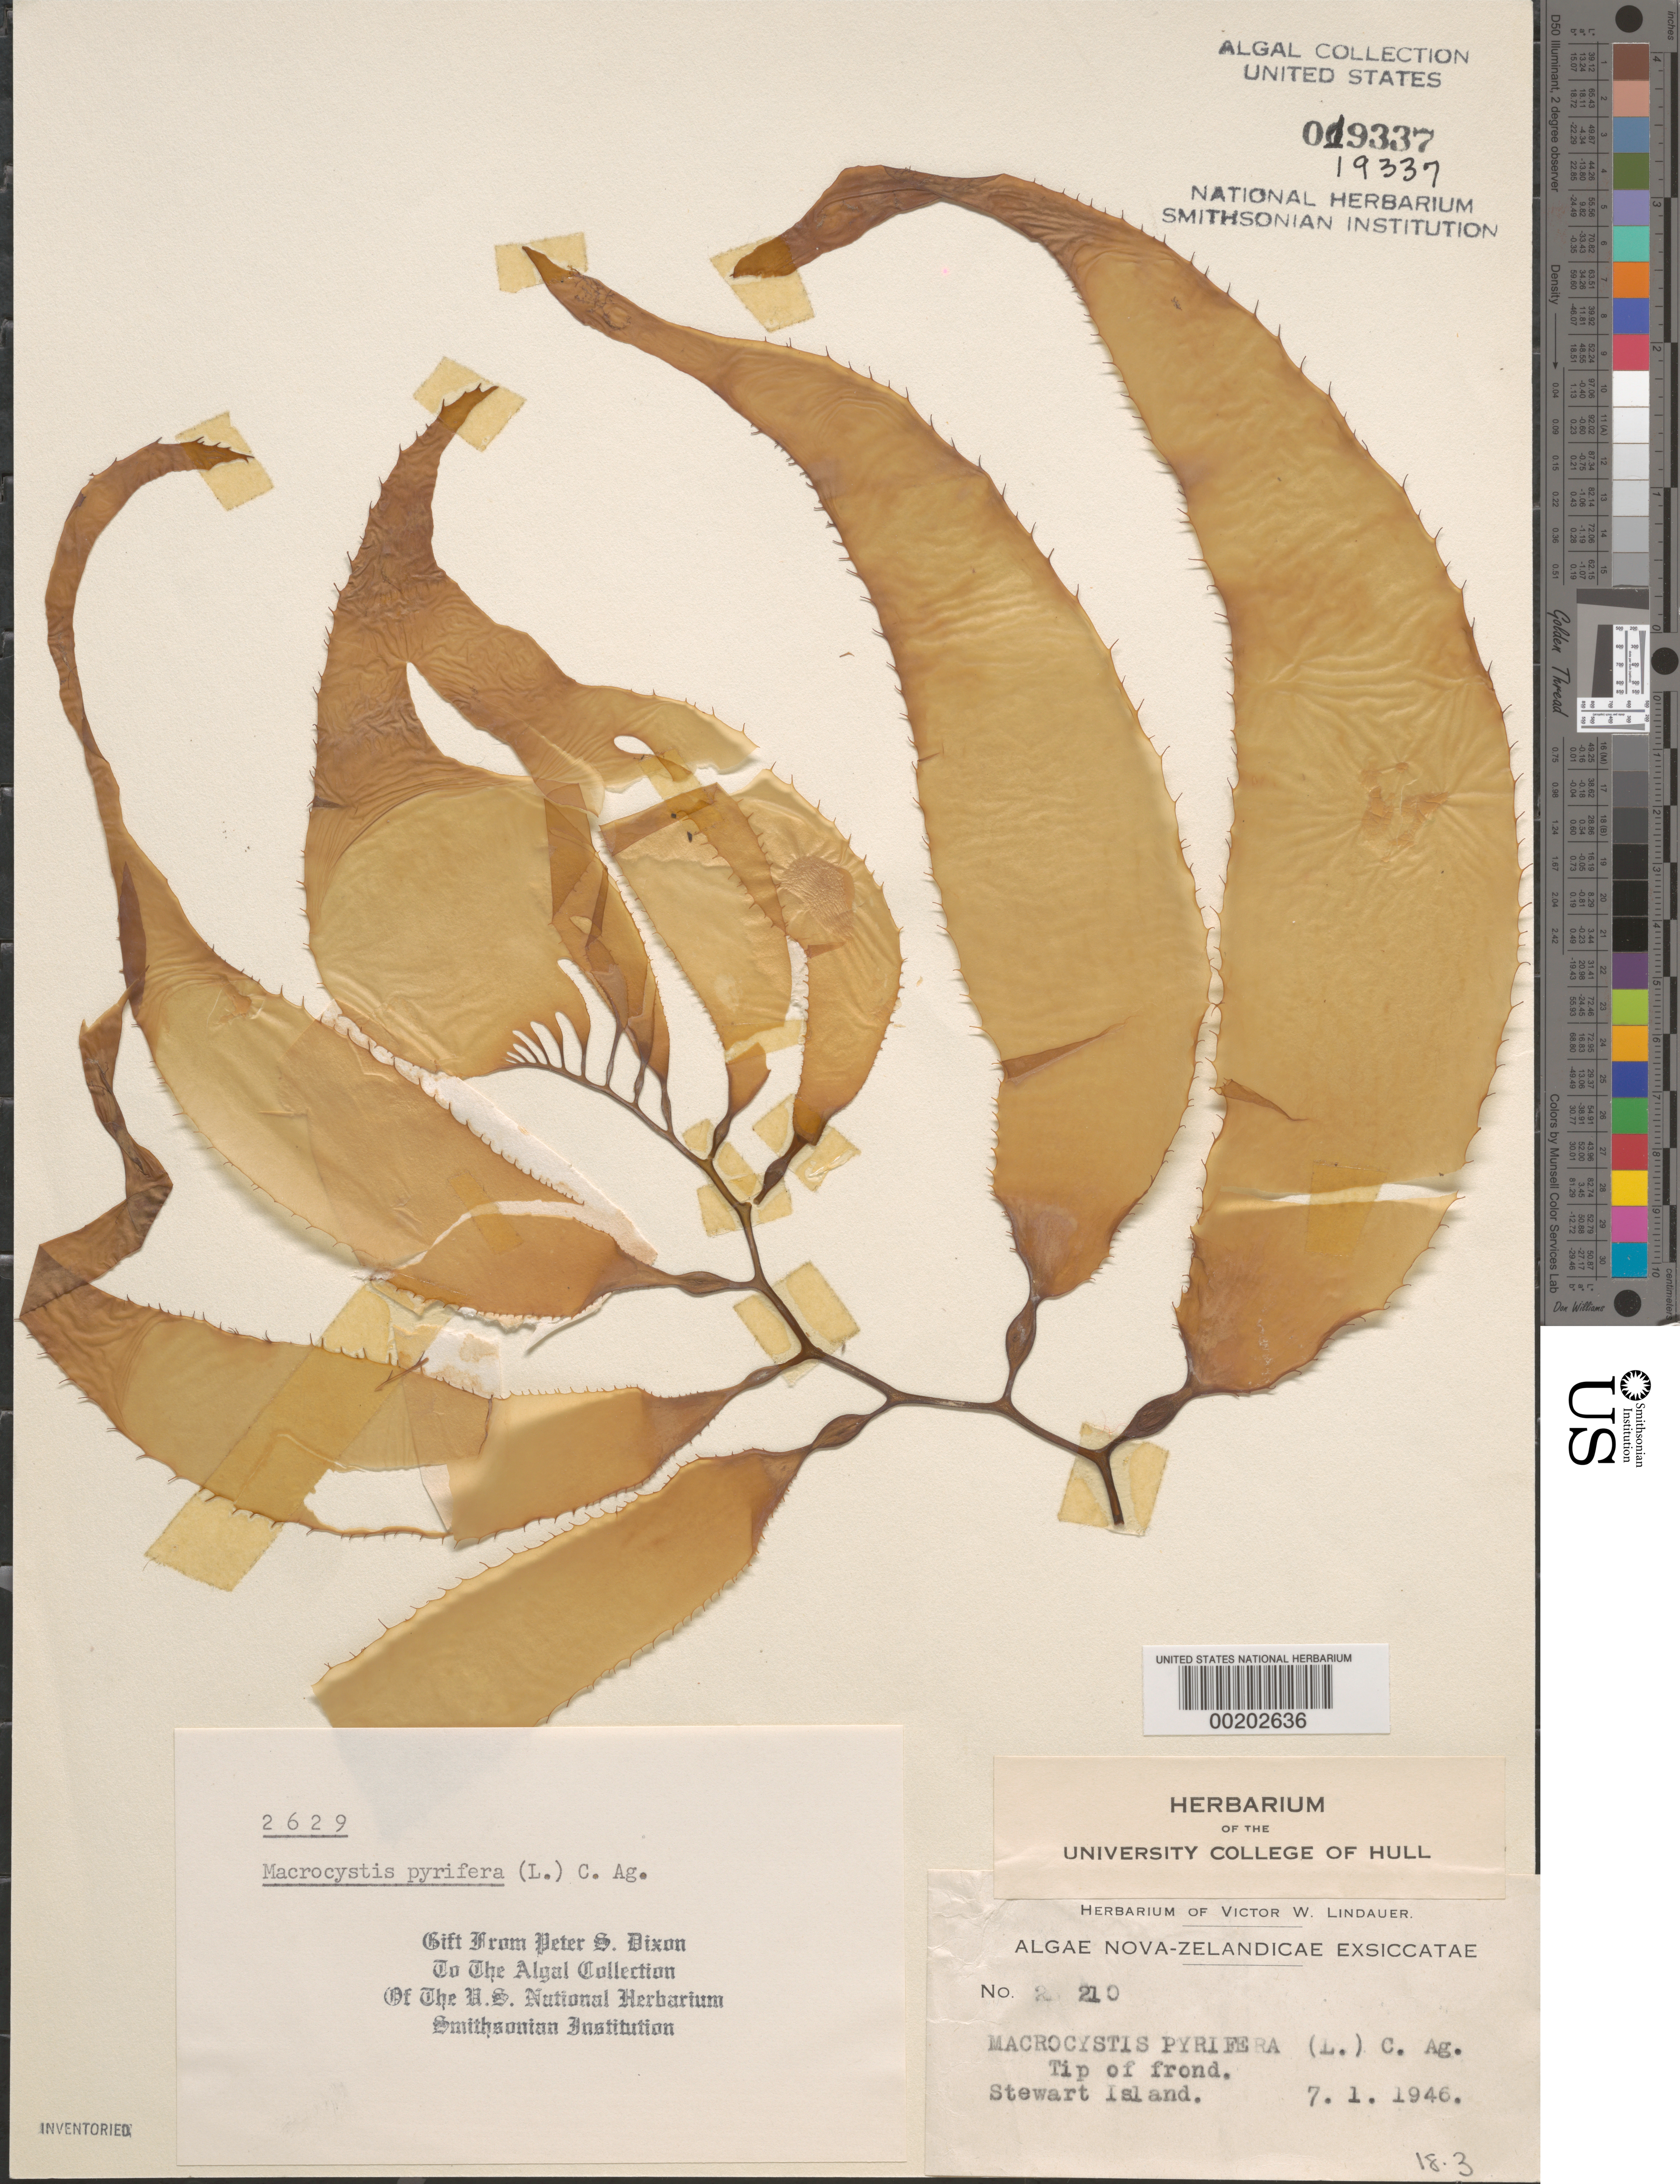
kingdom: Chromista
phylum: Ochrophyta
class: Phaeophyceae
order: Laminariales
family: Laminariaceae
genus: Macrocystis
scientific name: Macrocystis pyrifera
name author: (L.) C. Agardh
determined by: Dixon, P. S.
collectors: V. Lindauer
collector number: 210 & PSD 2629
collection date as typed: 07 Jan 1946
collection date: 1946-01-07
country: New Zealand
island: Stewart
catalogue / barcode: US 19337